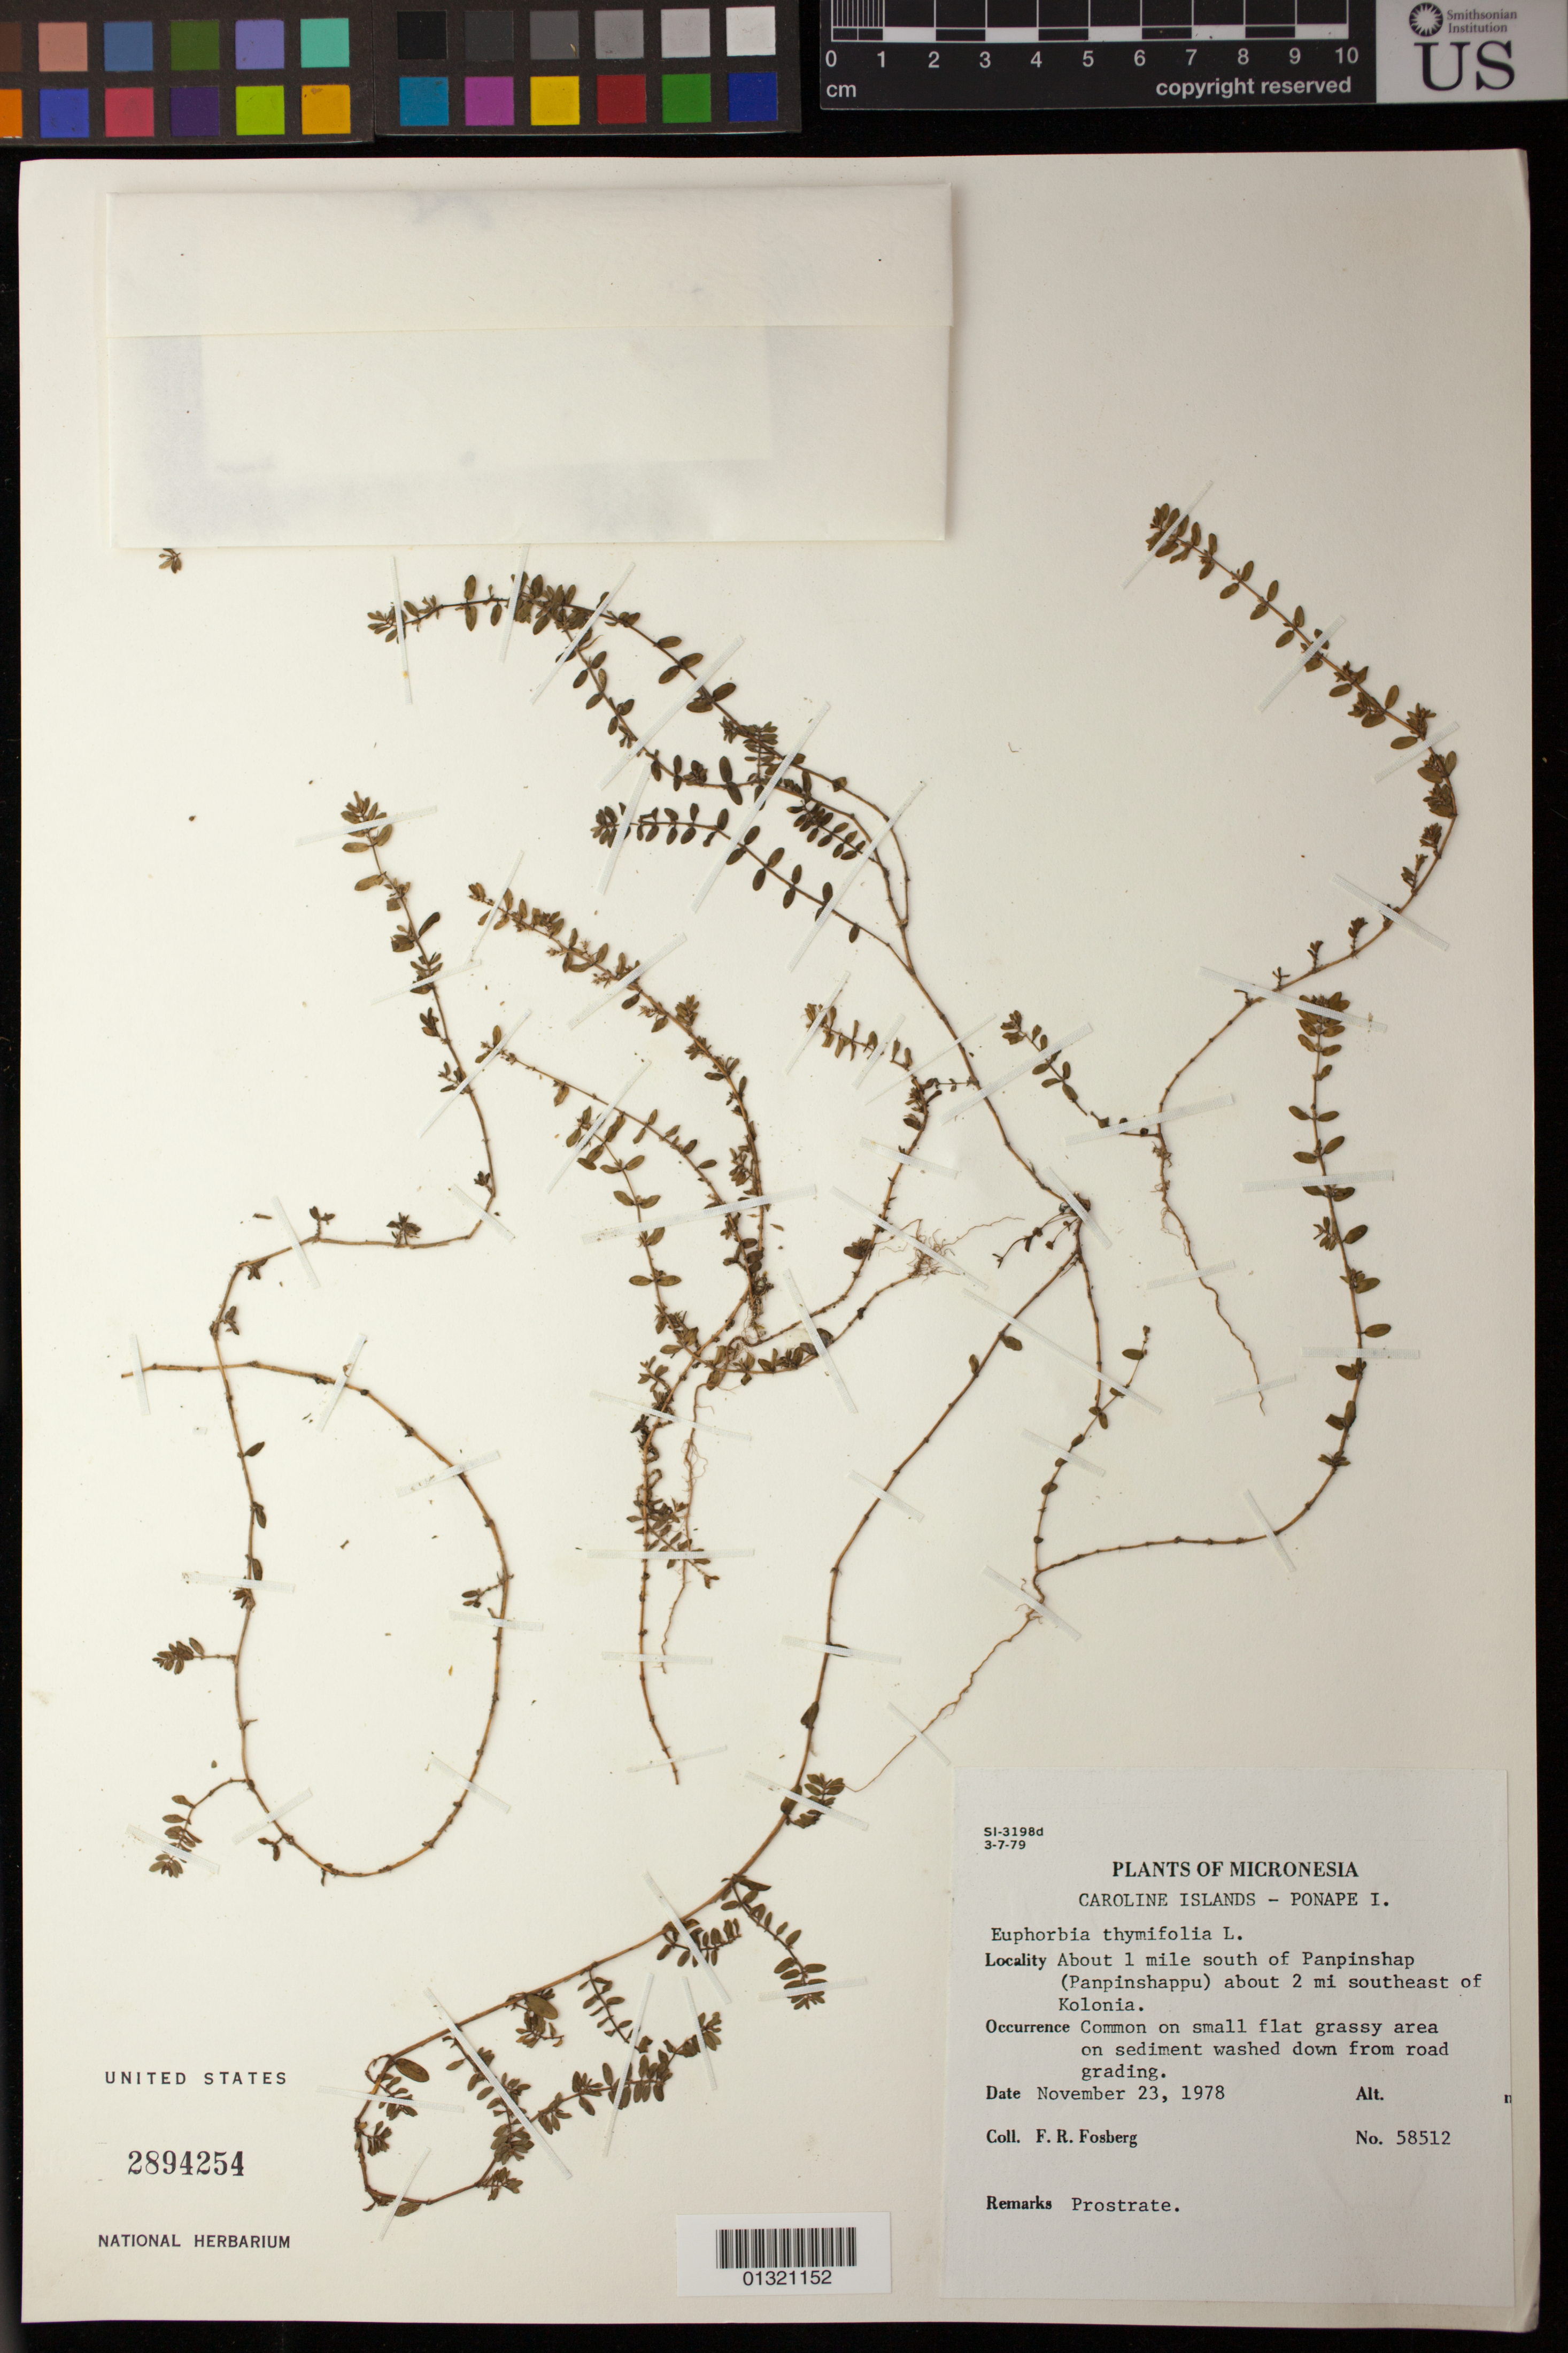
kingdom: Plantae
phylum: Tracheophyta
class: Magnoliopsida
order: Malpighiales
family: Euphorbiaceae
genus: Euphorbia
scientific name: Euphorbia thymifolia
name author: L.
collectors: F. R. Fosberg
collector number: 58512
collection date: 1978-11-23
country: Micronesia, Federated States of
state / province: Pohnpei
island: Pohnpei [Ponape]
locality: Ponape [Pohnpei] I. About 1 mile south of Panpinshap (Panpinshappu)[Pohnmangahng] about 2 mi southeast of Kolonia.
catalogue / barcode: US 2894254